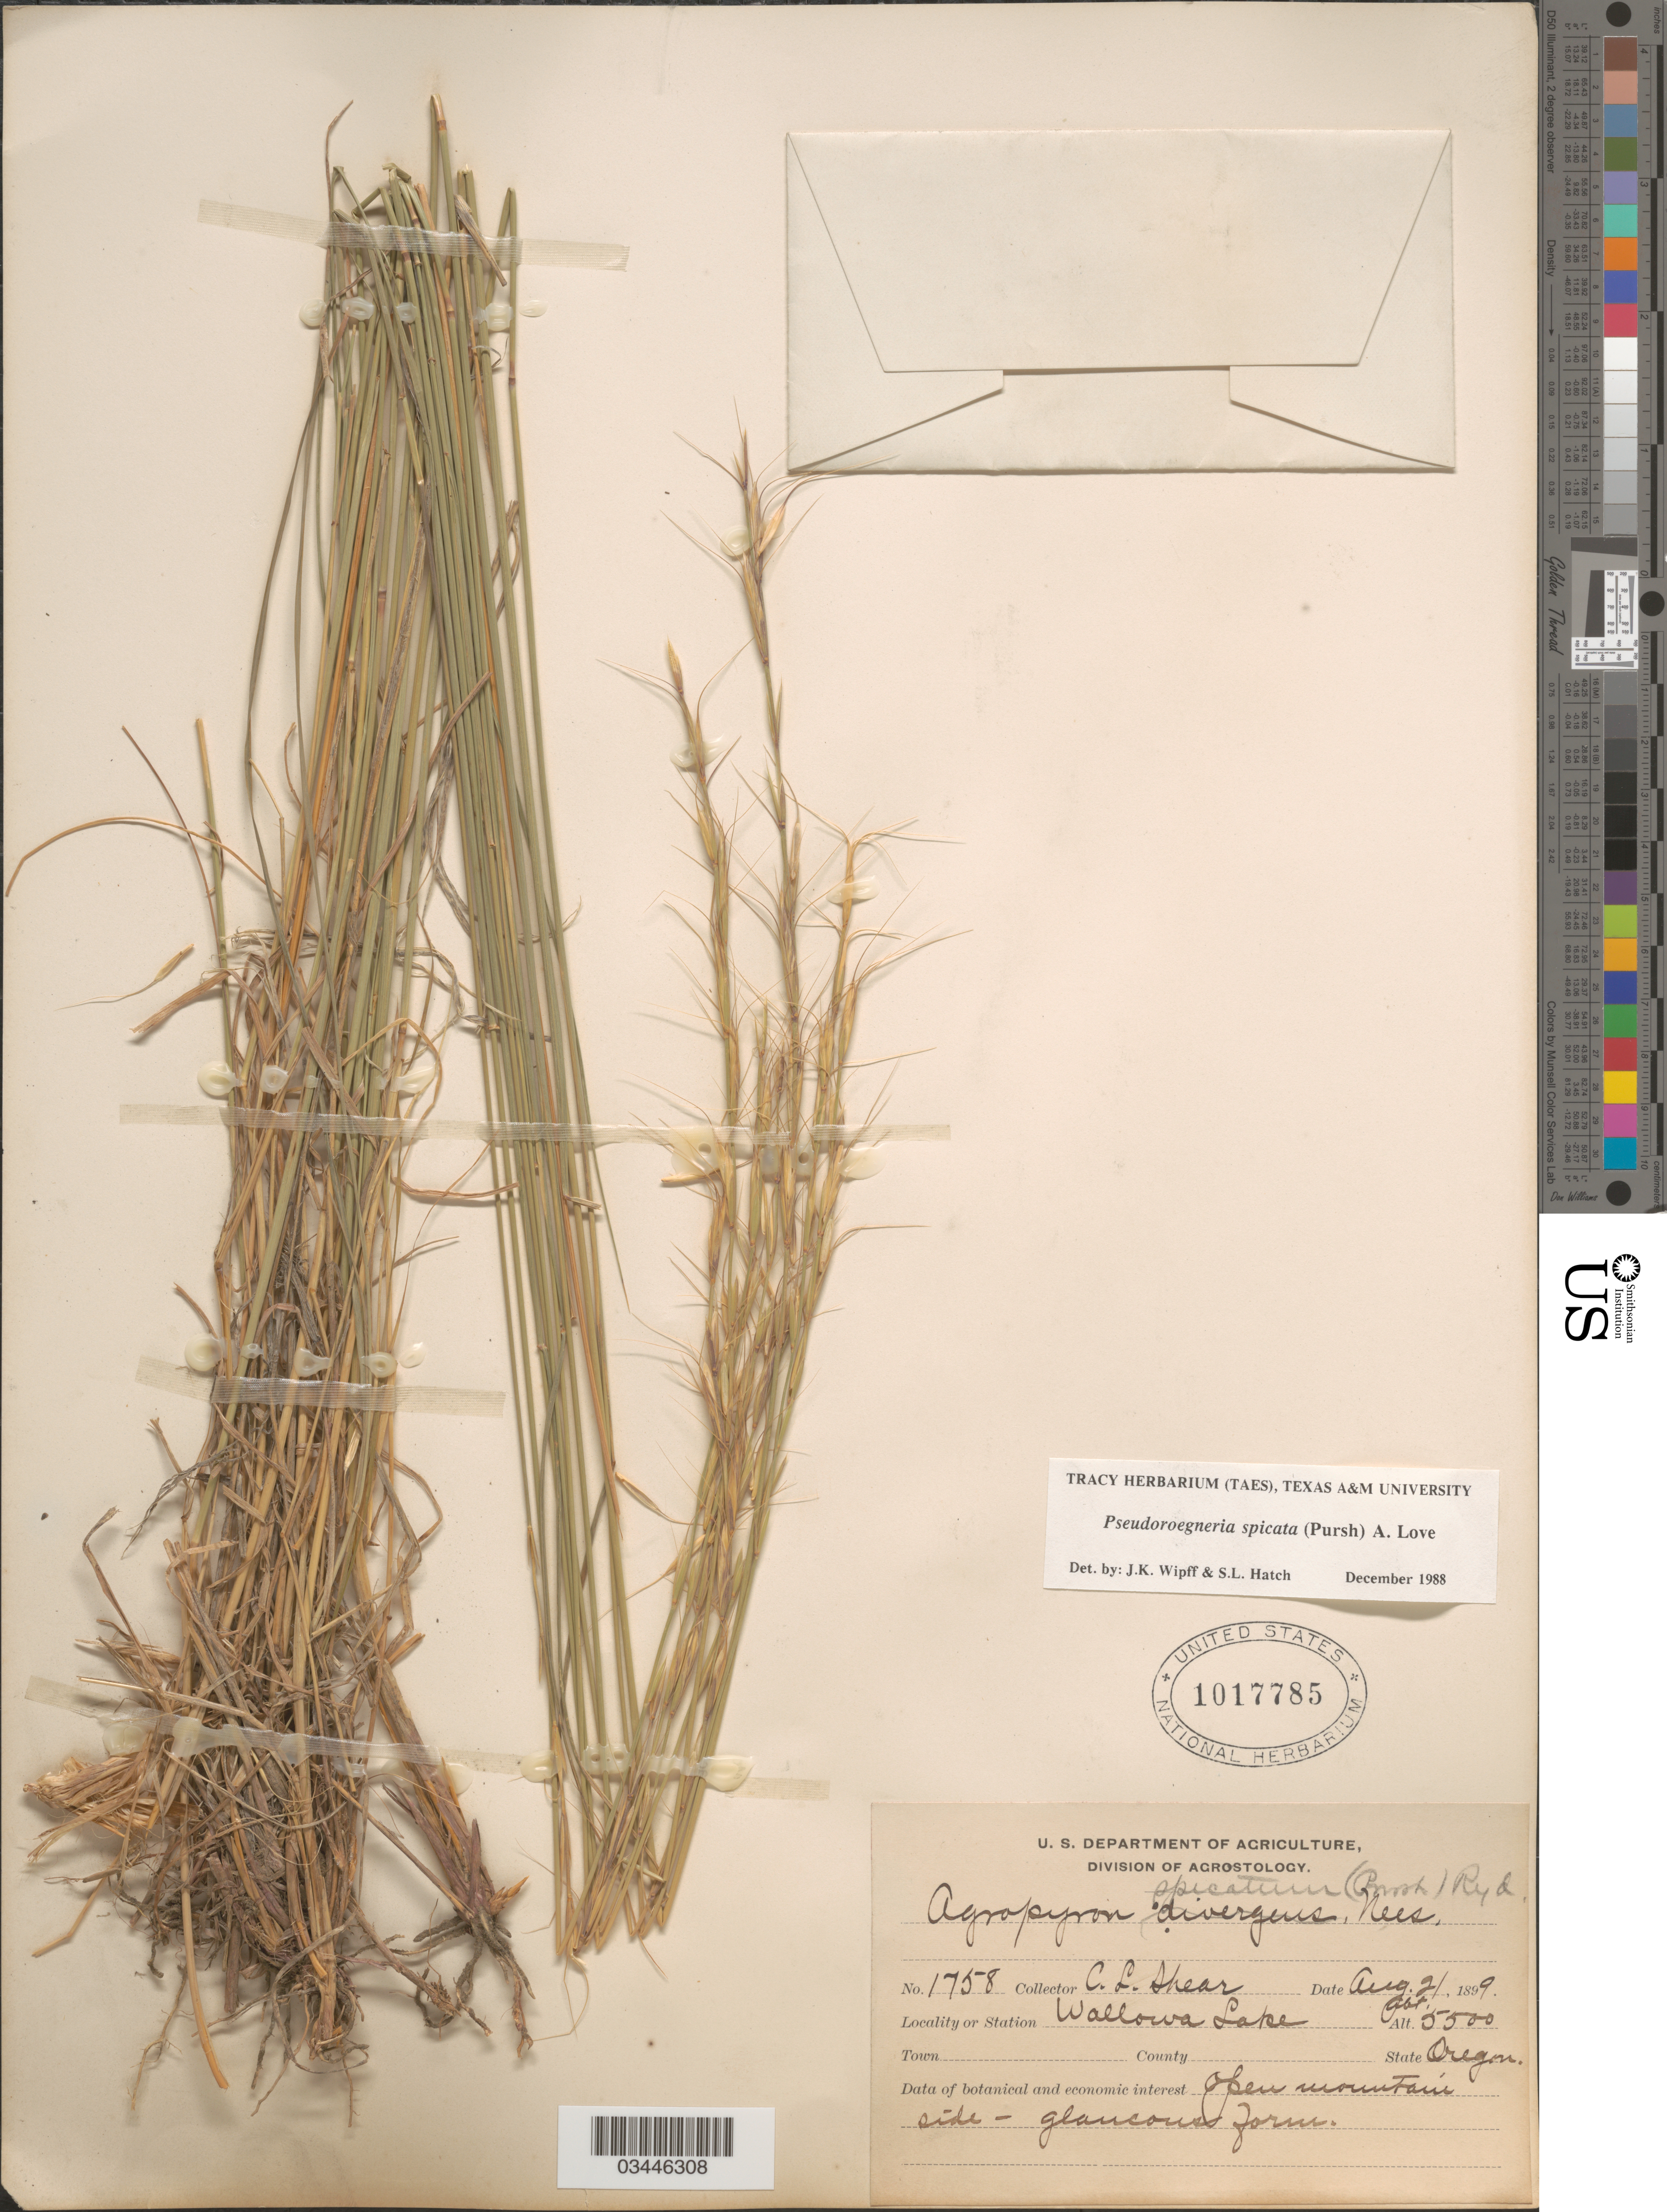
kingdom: Plantae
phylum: Tracheophyta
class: Liliopsida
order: Poales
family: Poaceae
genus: Pseudoroegneria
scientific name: Pseudoroegneria spicata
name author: (Pursh) Á. Löve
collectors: C. L. Shear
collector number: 1758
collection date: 1899-08-21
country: United States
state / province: Oregon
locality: Wallowa Lake.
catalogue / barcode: US 1017785